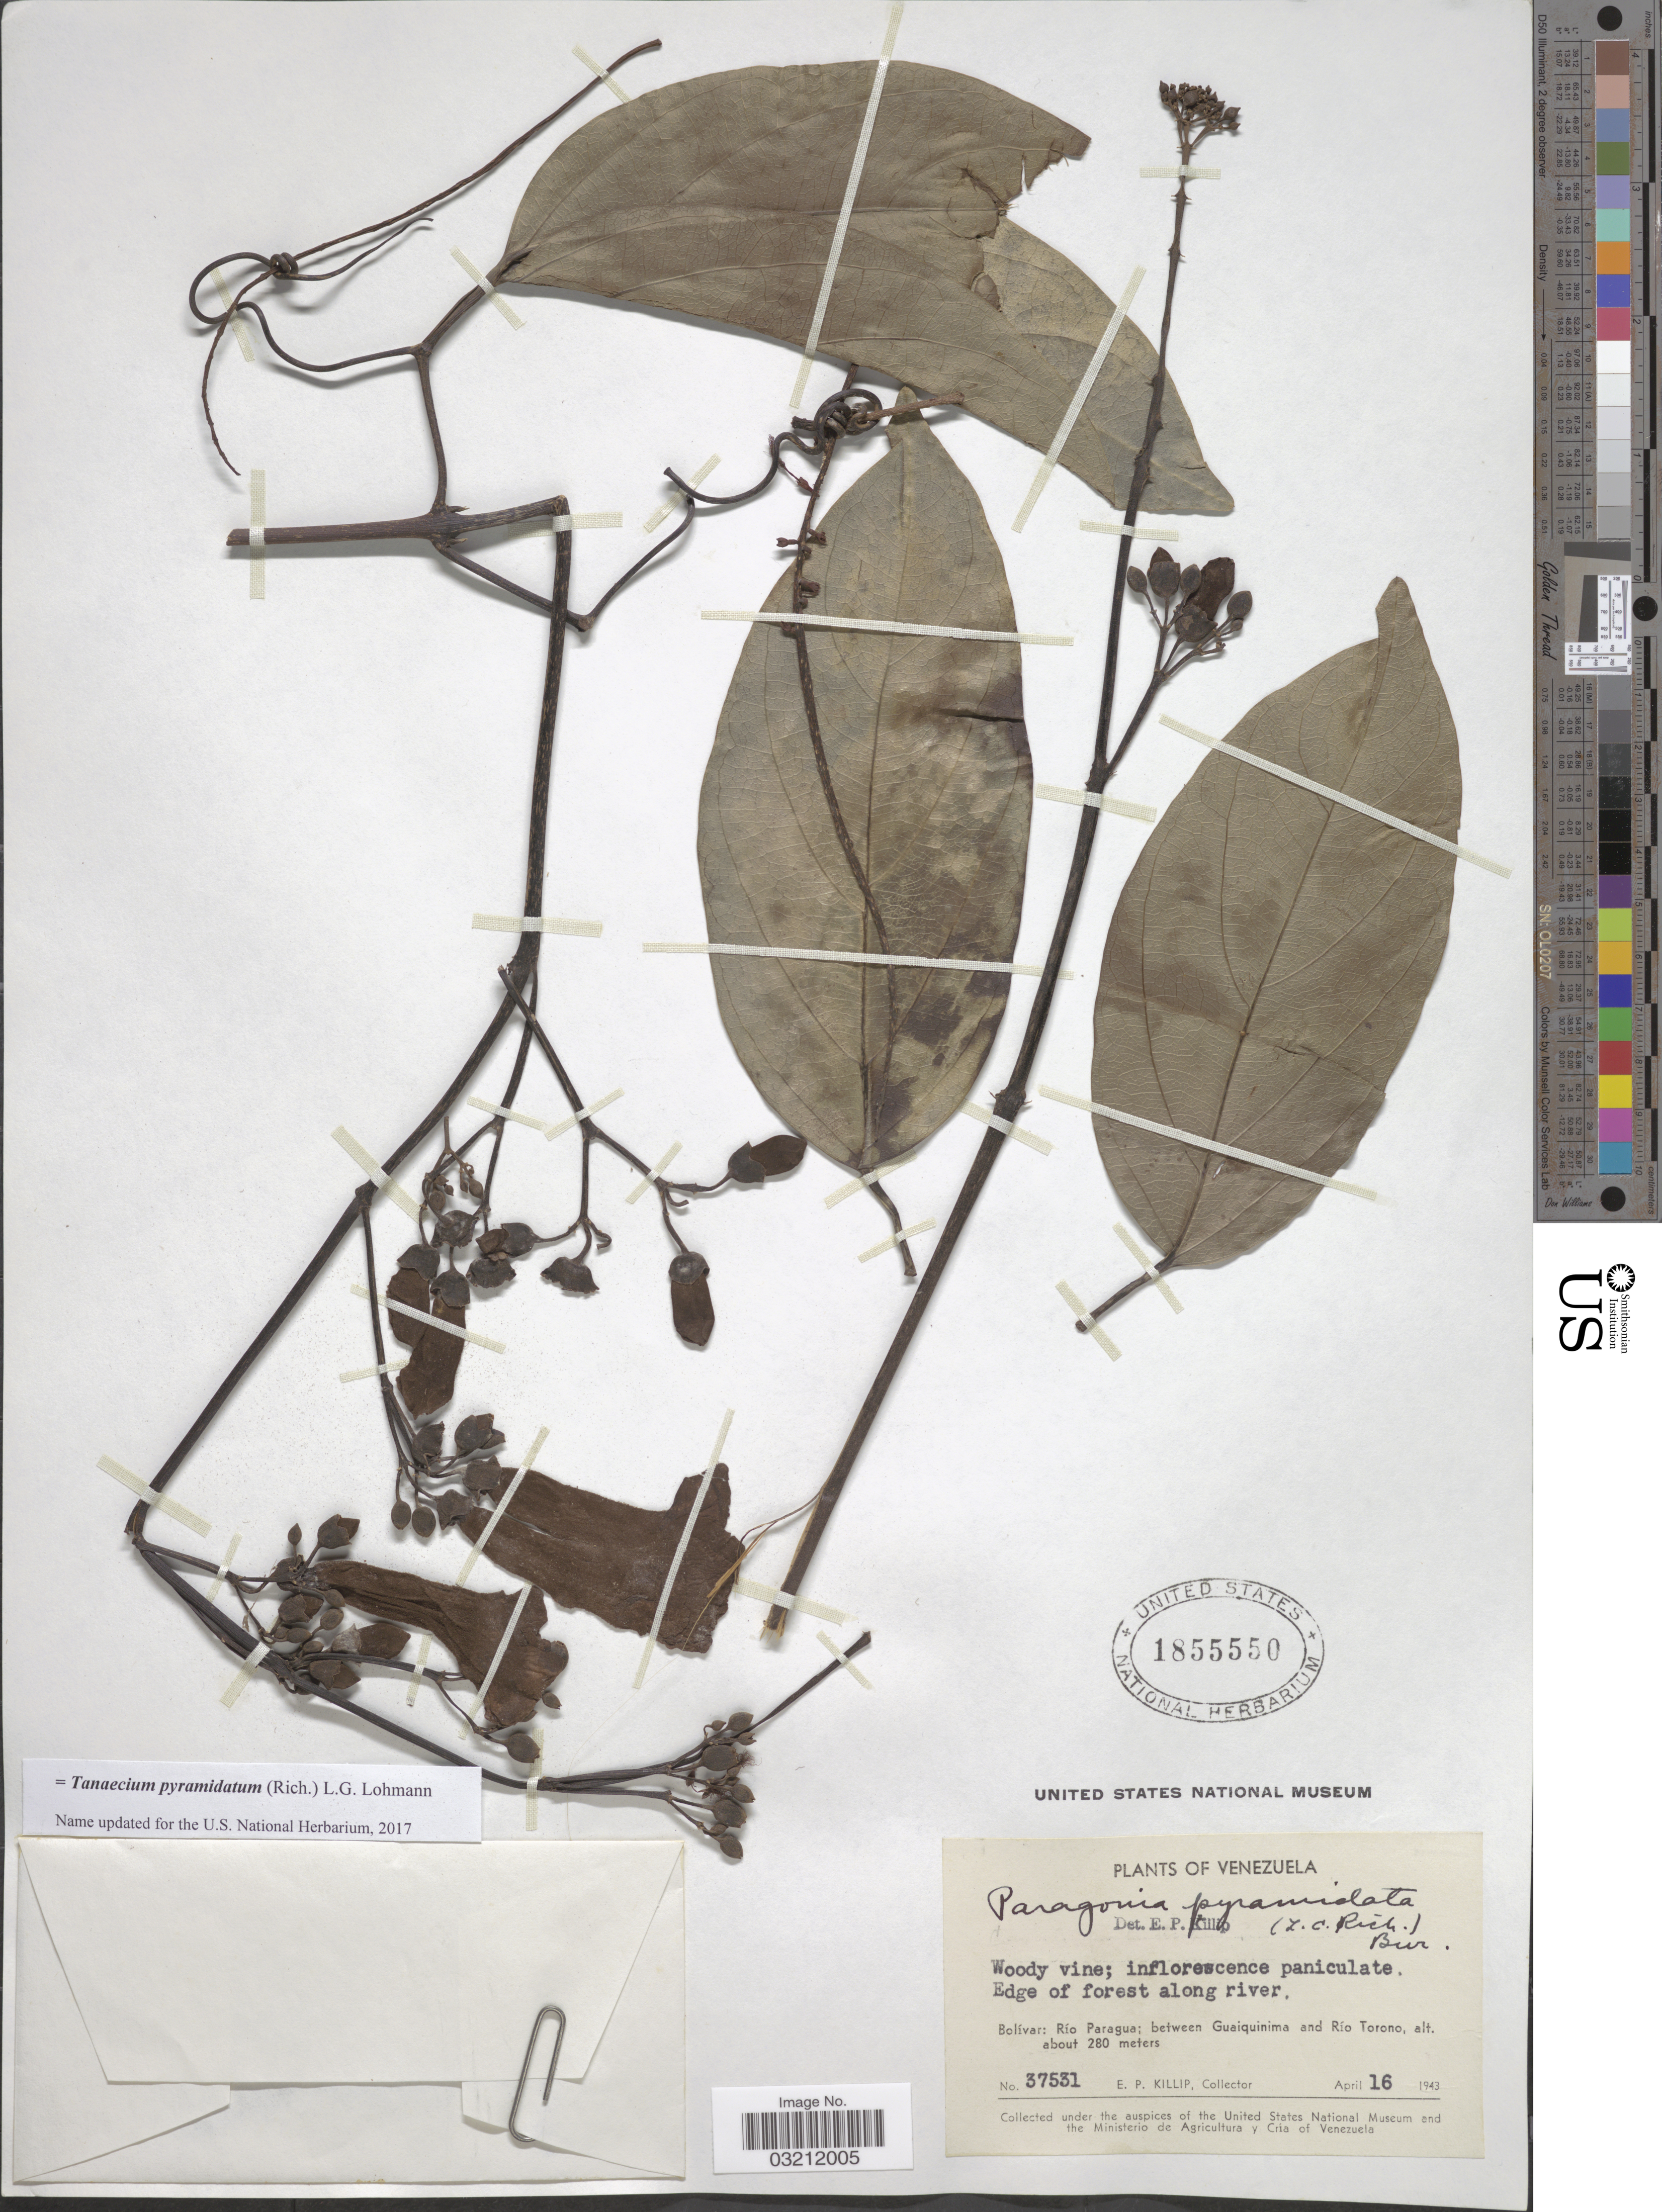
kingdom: Plantae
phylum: Tracheophyta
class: Magnoliopsida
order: Lamiales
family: Bignoniaceae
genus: Tanaecium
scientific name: Tanaecium pyramidatum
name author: (Rich.) L.G. Lohmann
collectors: E. P. Killip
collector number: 37531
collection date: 1943-04-16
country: Venezuela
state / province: Bolivar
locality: Edge of forest along river. Río Paragua; between Guaiquinima and Río Torono.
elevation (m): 280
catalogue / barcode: US 1855550